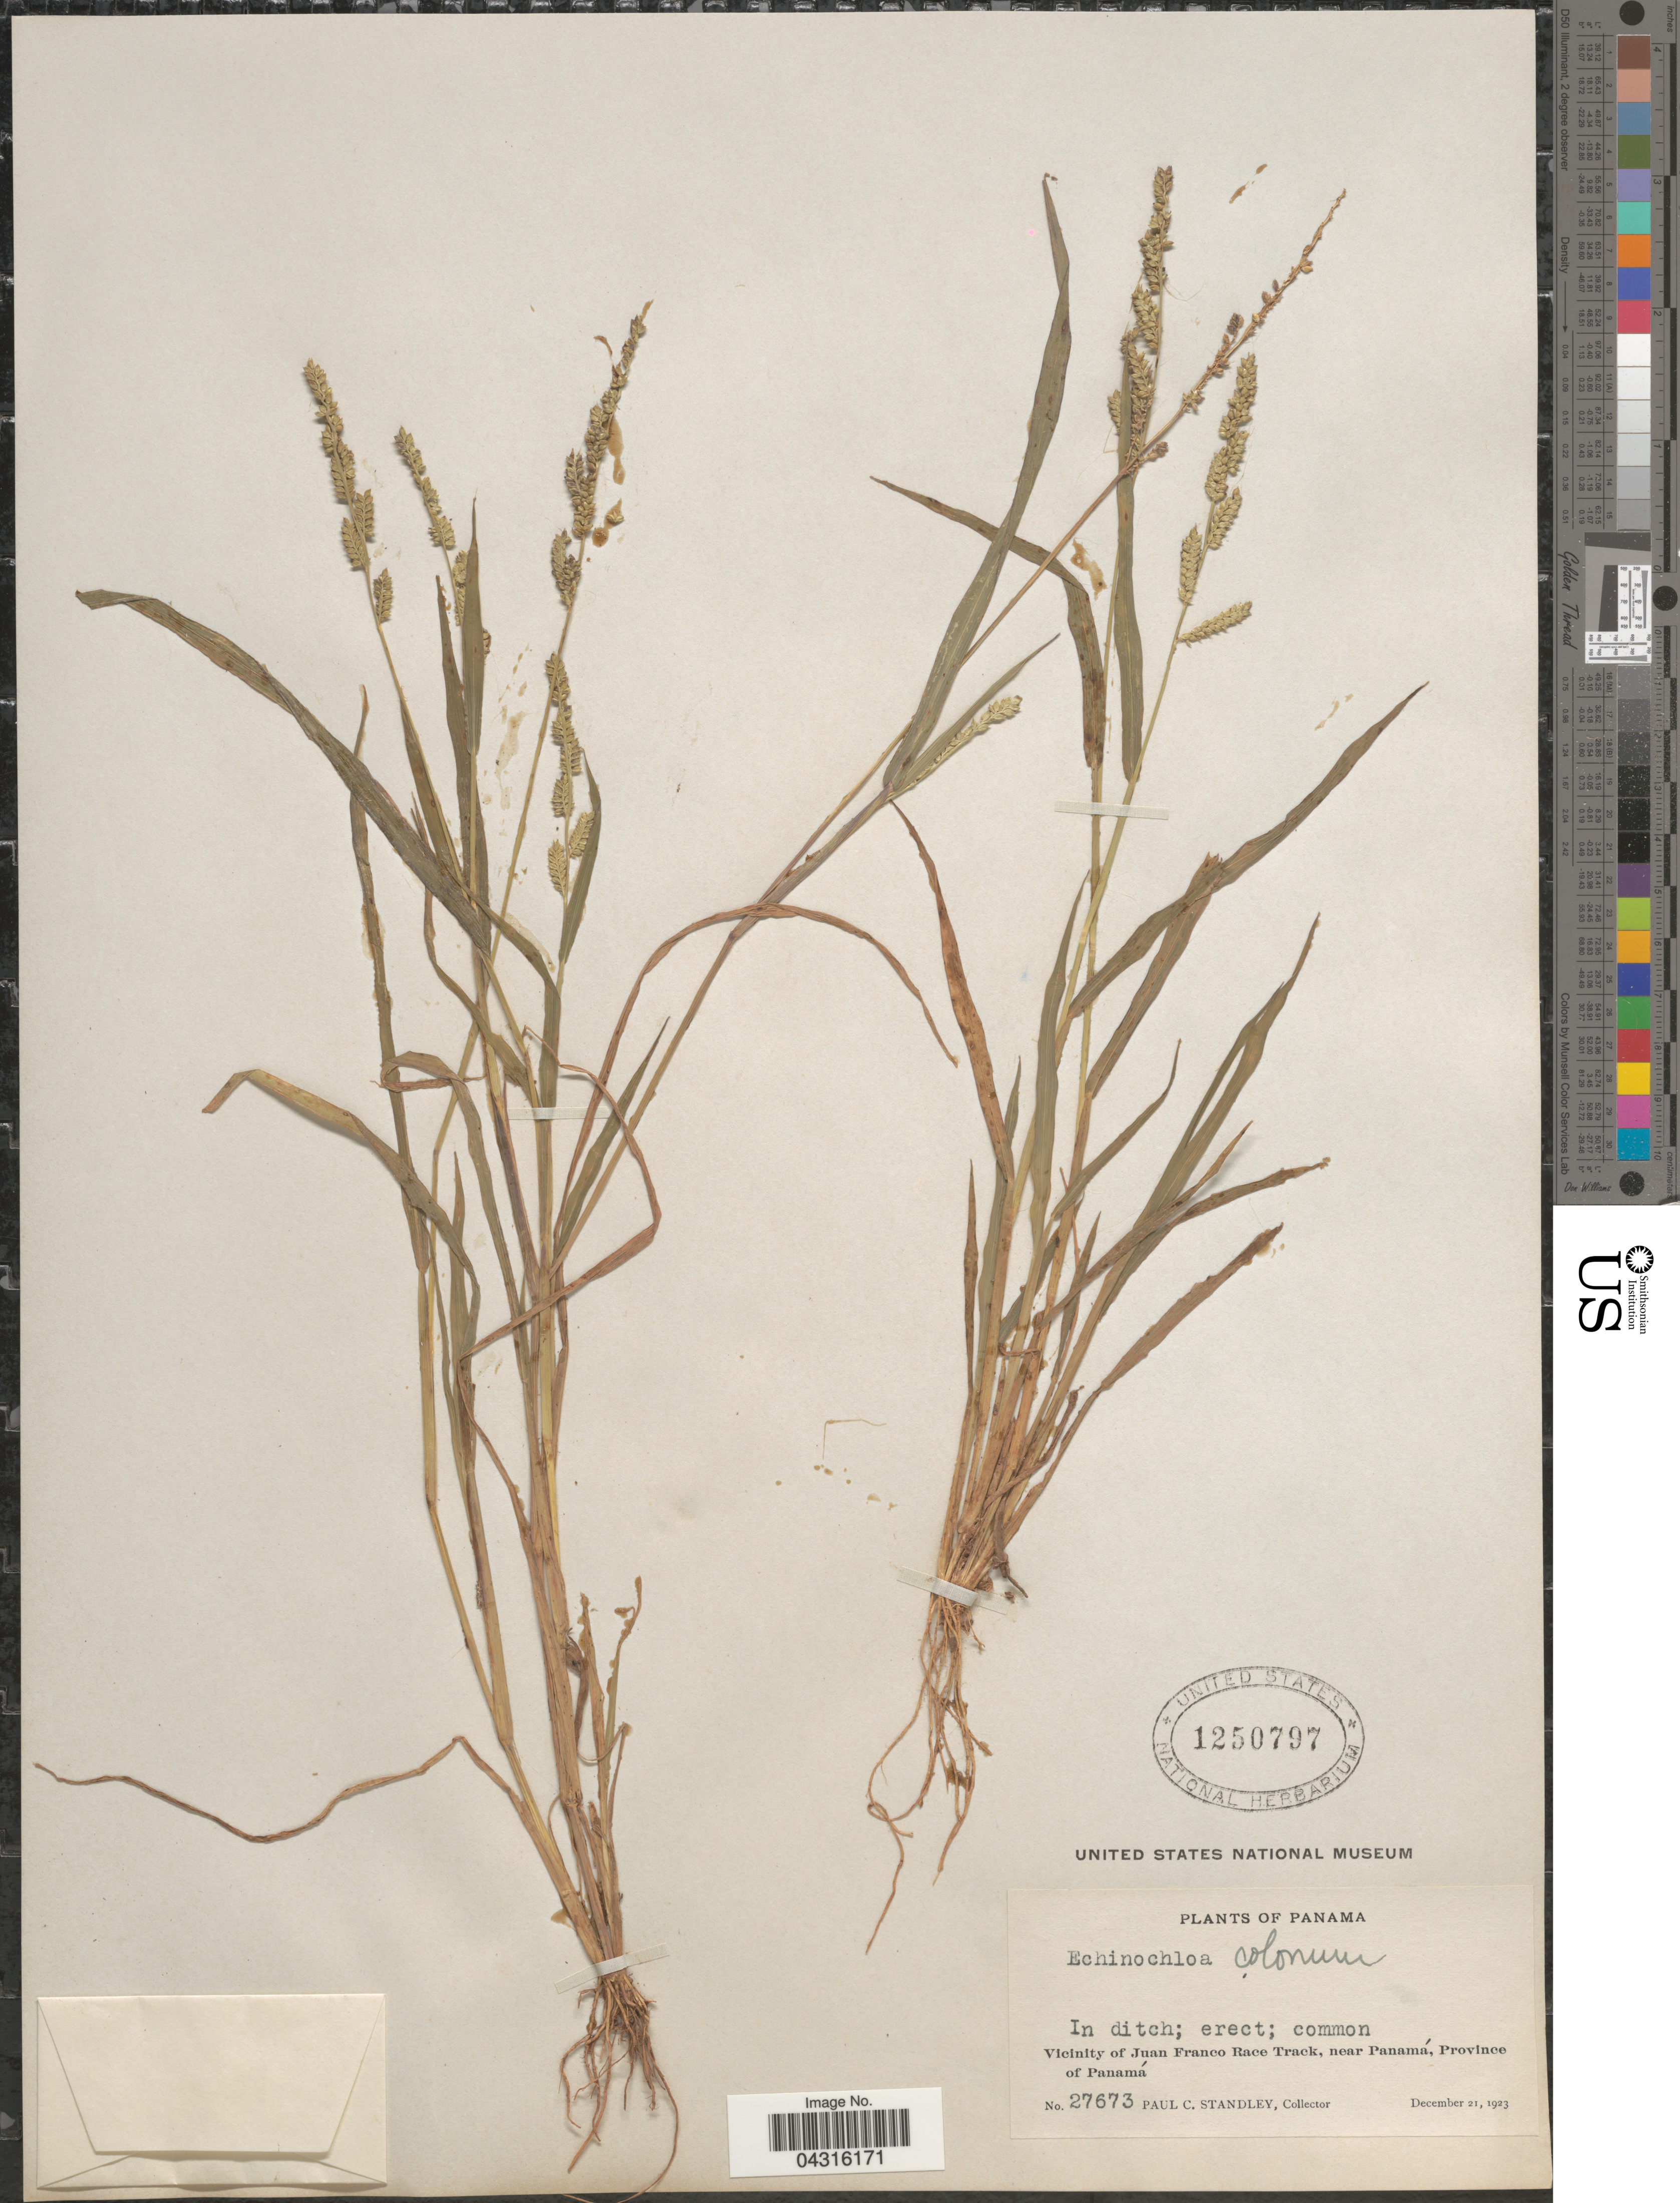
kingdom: Plantae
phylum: Tracheophyta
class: Liliopsida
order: Poales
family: Poaceae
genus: Echinochloa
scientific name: Echinochloa colona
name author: (L.) Link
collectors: P. C. Standley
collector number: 27673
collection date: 1923-12-21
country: Panama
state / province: Panamá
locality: Vicinity of Juan Franco Race Track, near Panamá, Province of Panamá.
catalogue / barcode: US 1250797